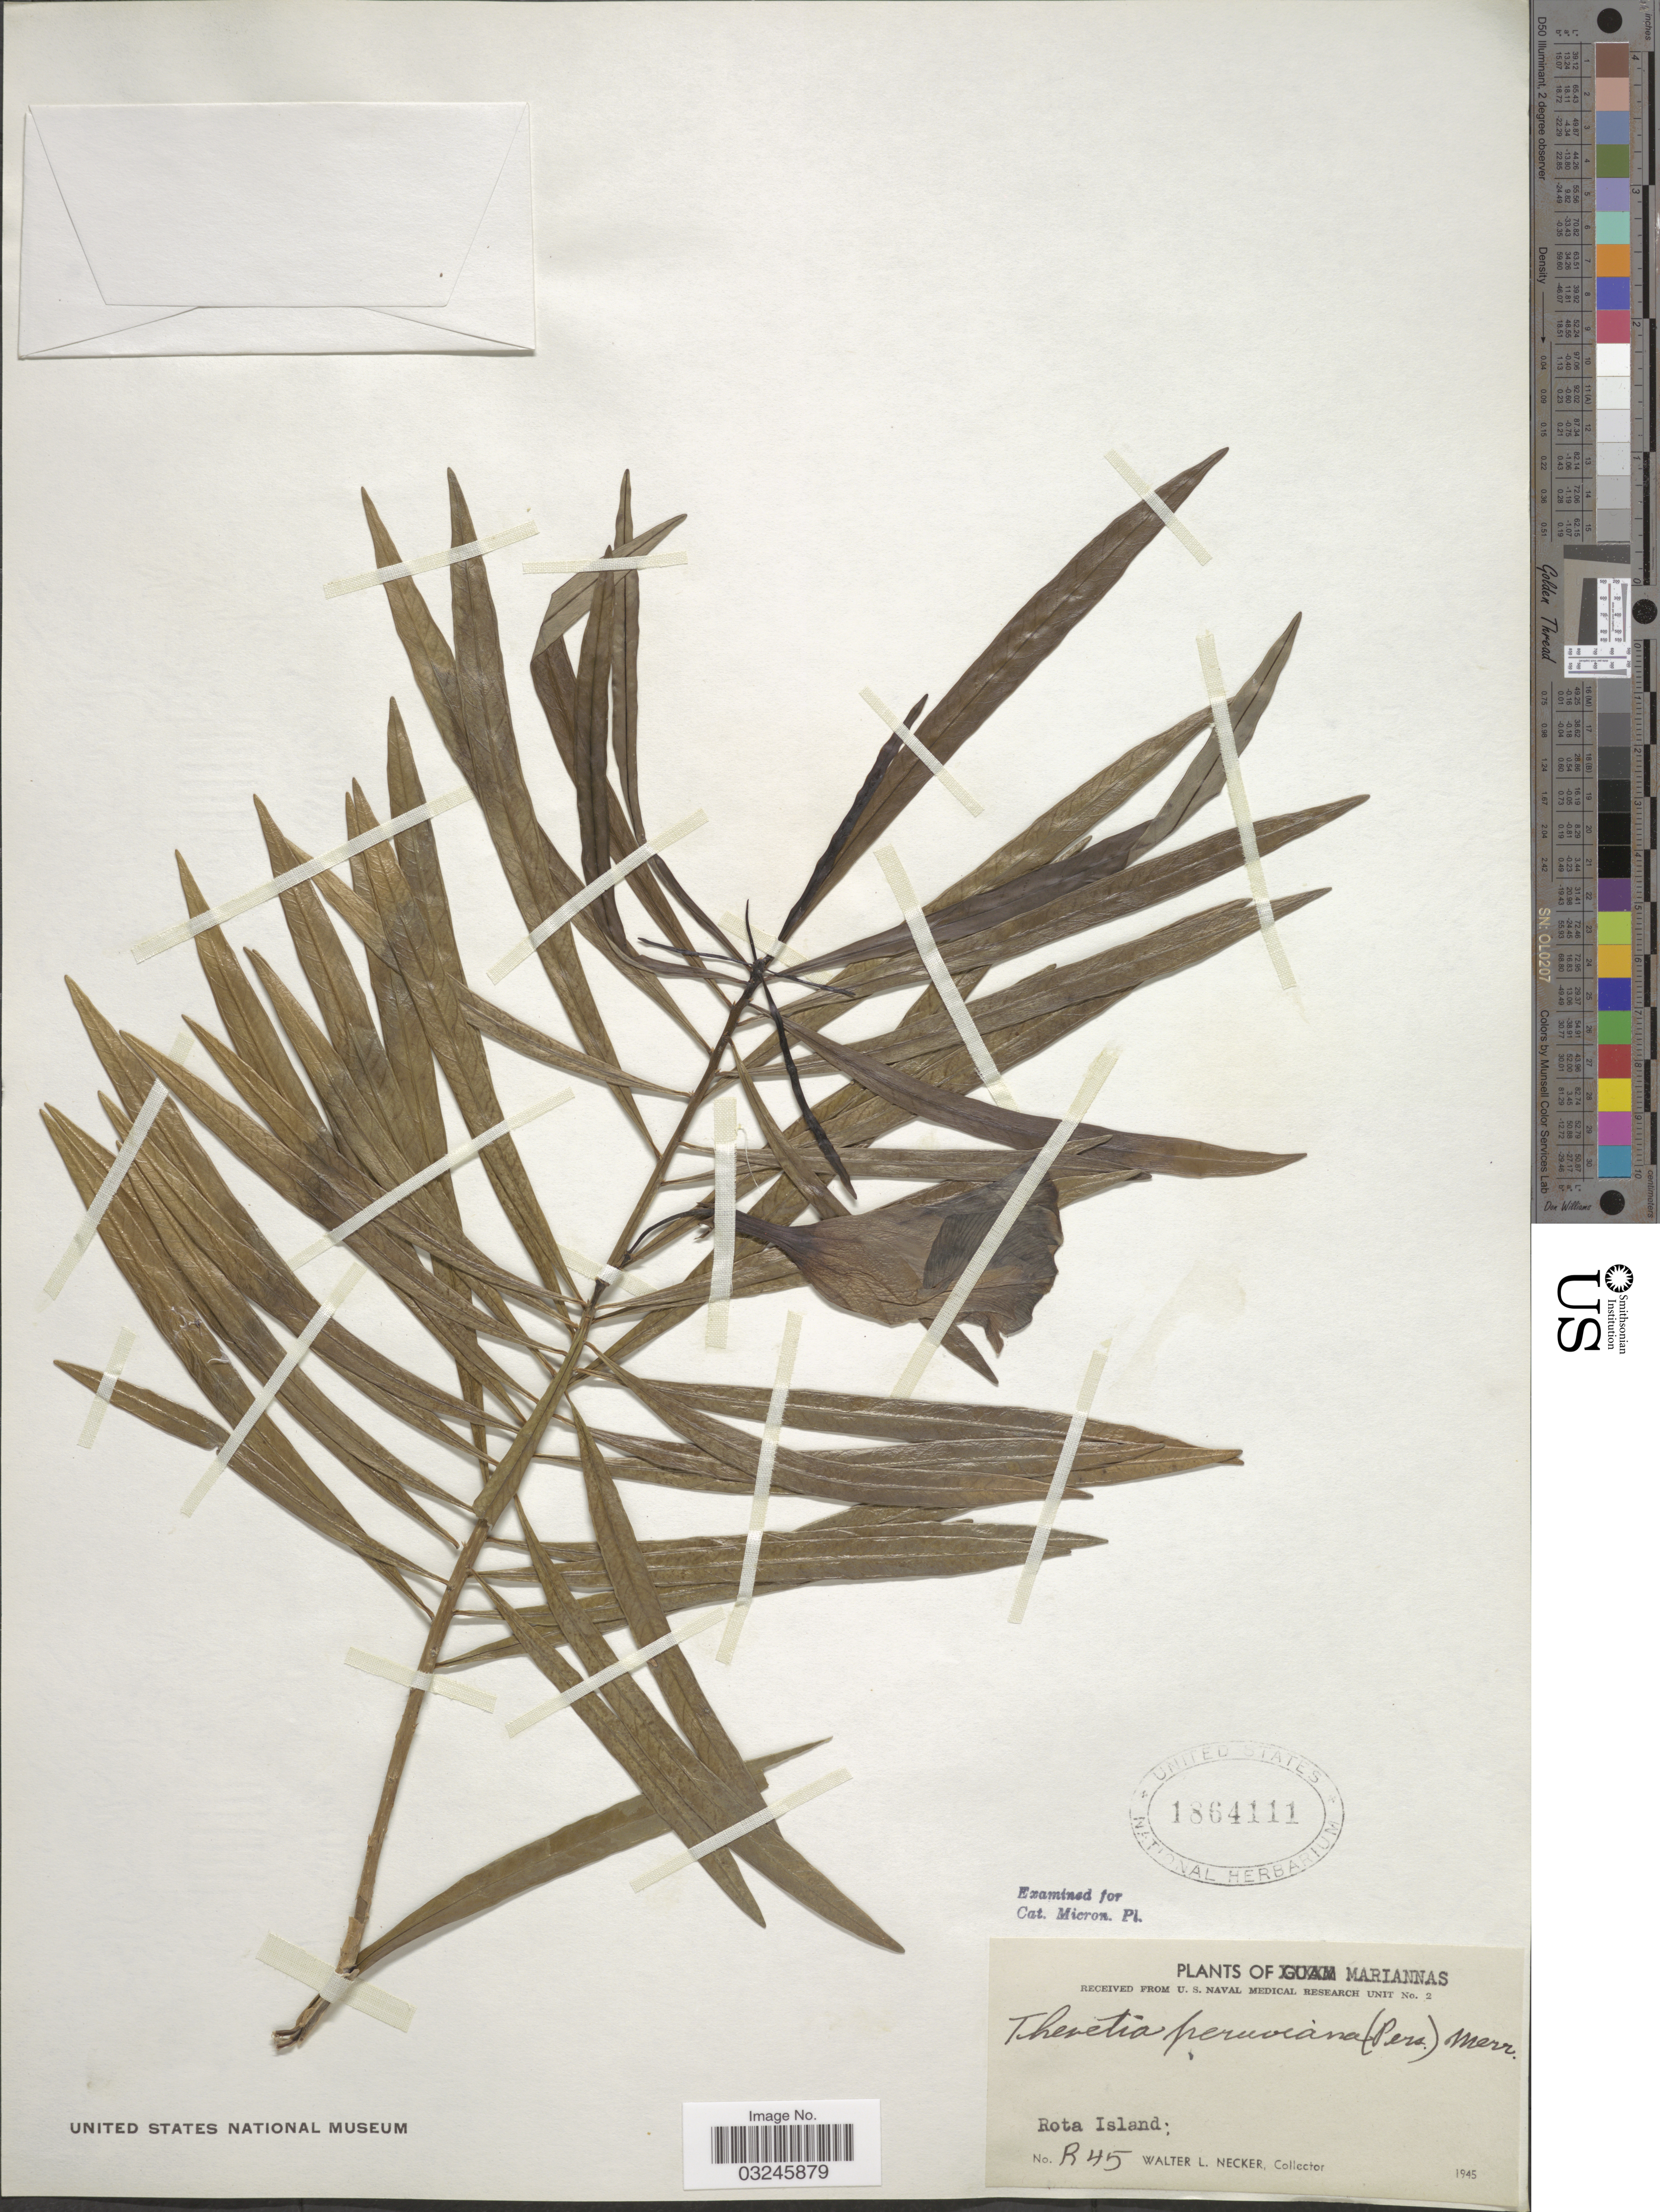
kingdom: Plantae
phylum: Tracheophyta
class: Magnoliopsida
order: Gentianales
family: Apocynaceae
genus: Thevetia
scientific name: Thevetia neriifolia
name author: Juss. ex Steud.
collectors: W. L. Necker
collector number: R45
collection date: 1945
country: Northern Mariana Islands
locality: Mariannas, Rota Island.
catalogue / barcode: US 1864111